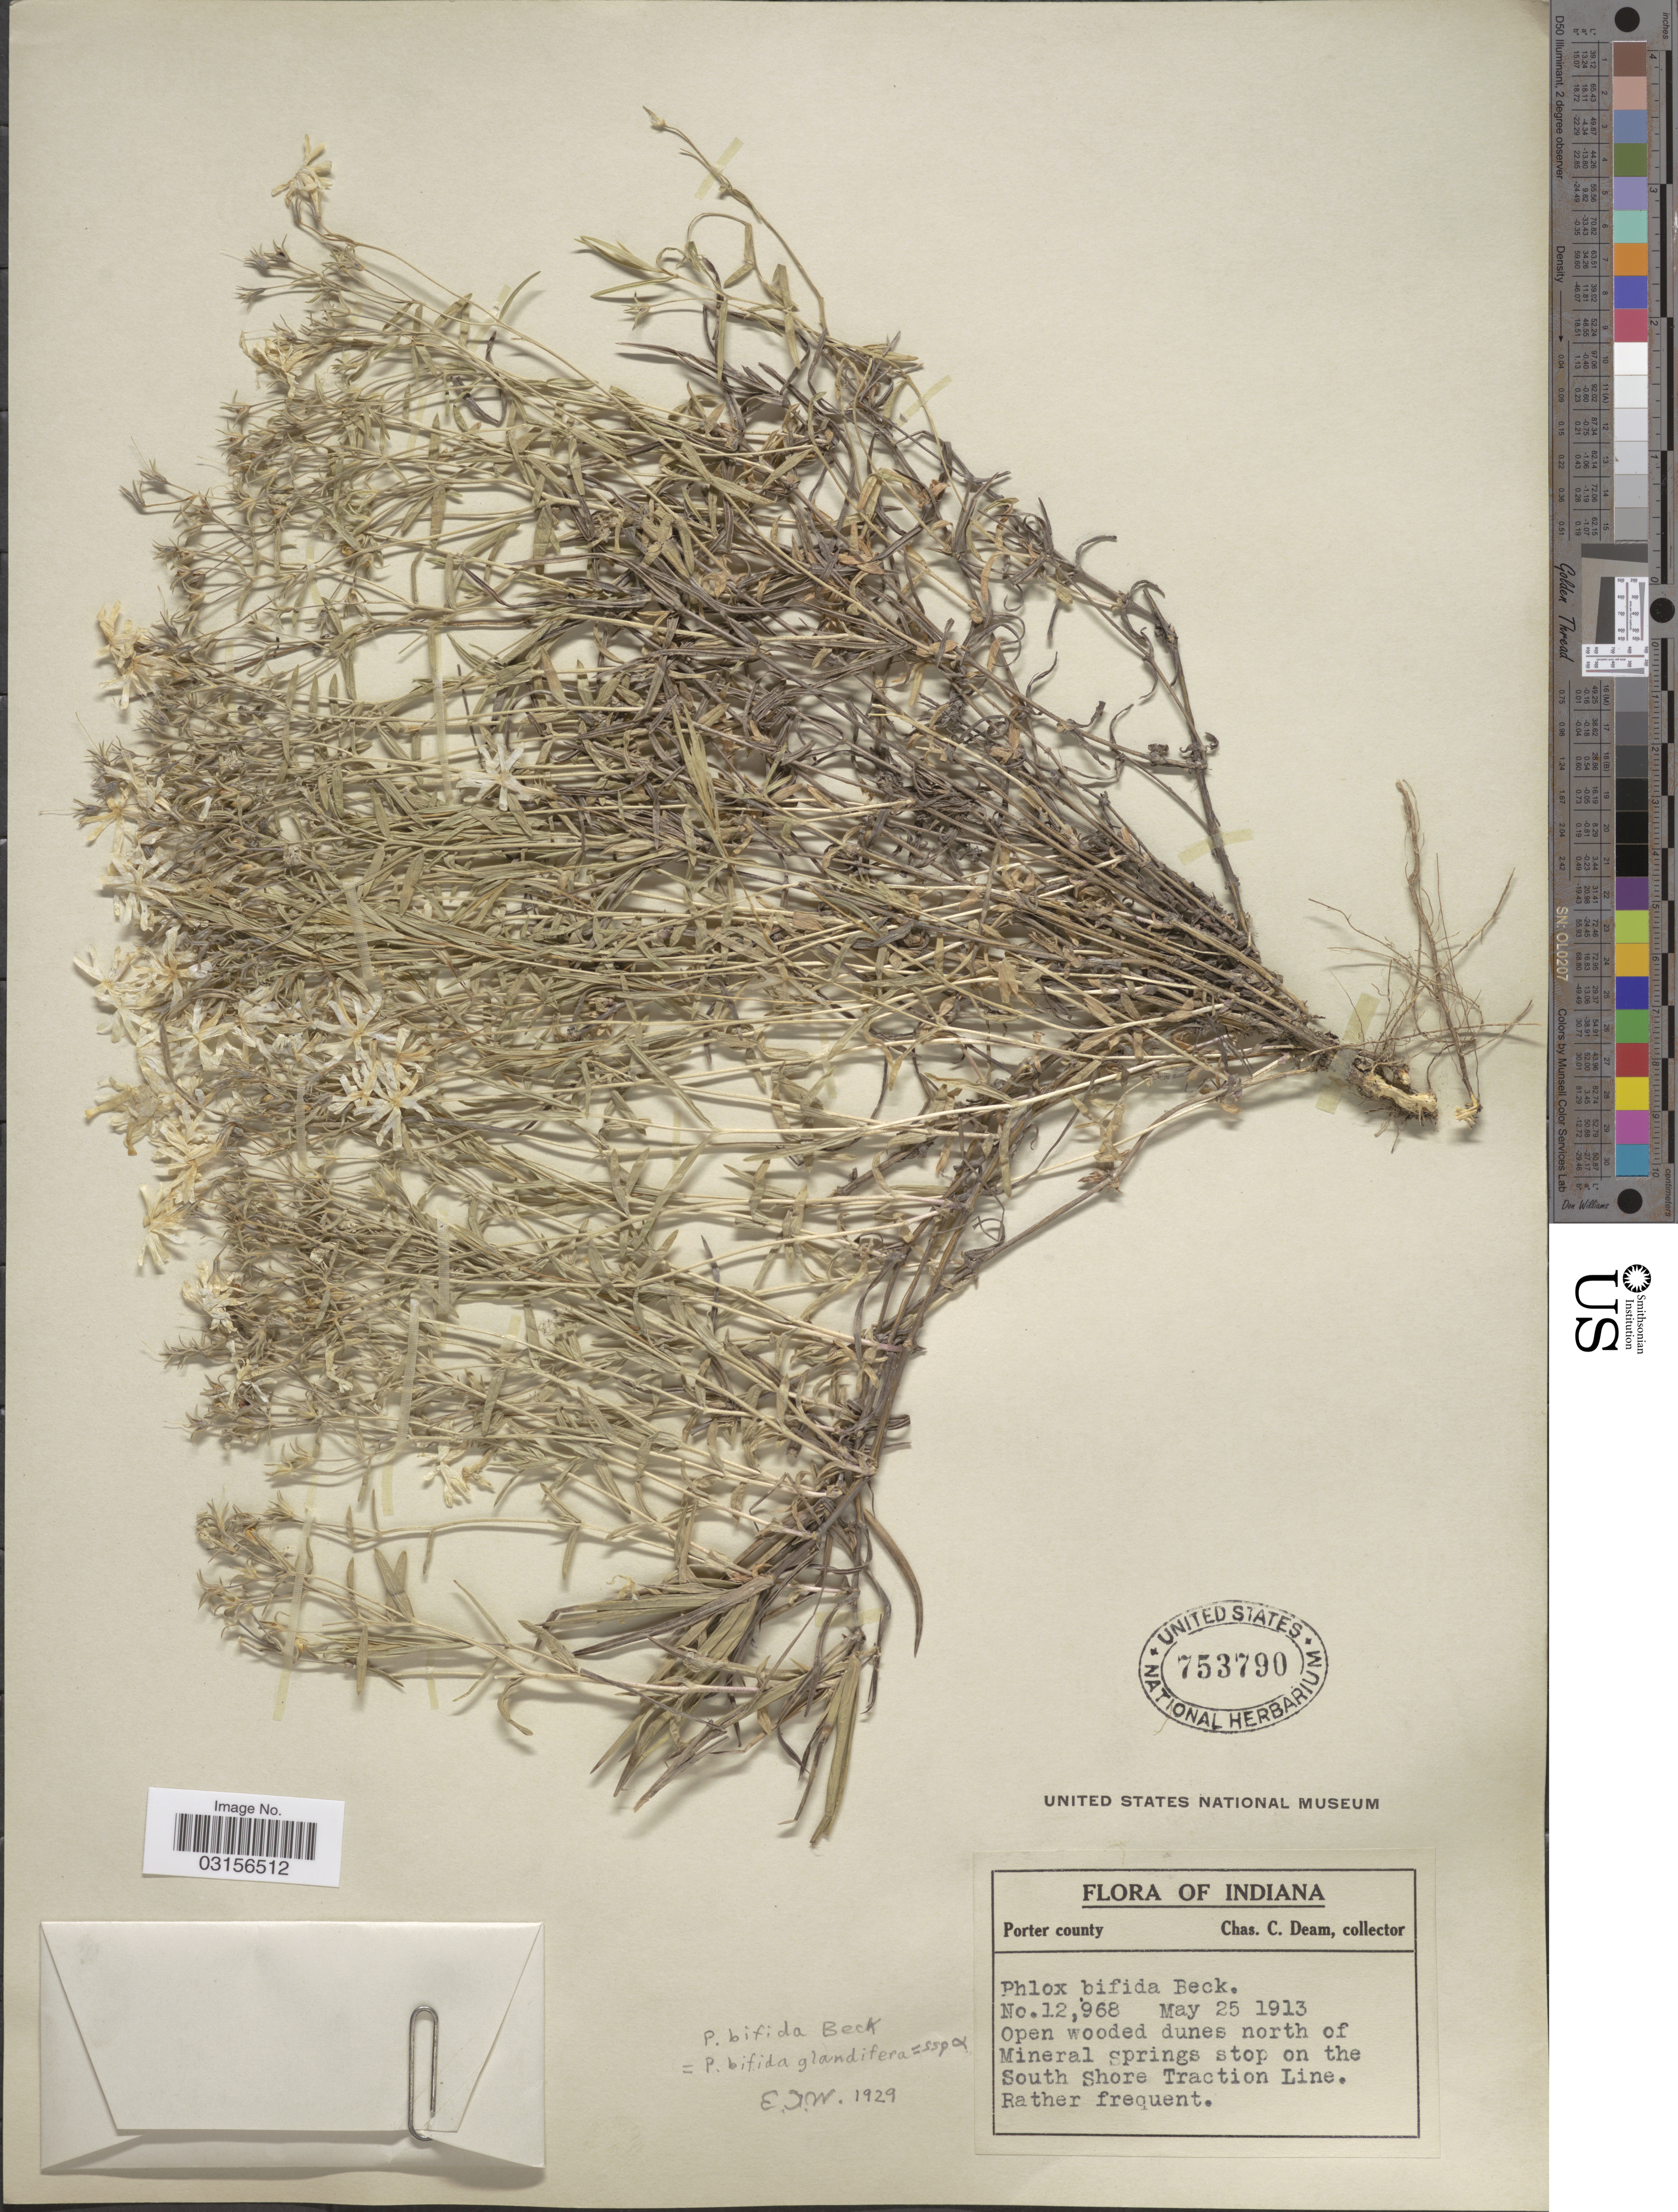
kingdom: Plantae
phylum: Tracheophyta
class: Magnoliopsida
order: Ericales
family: Polemoniaceae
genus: Phlox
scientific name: Phlox bifida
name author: L.C. Beck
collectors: C. C. Deam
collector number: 12968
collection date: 1913-05-25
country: United States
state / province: Indiana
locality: Porter county. North of Mineral Springs stop on the South Shore Traction Line.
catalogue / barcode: US 753790